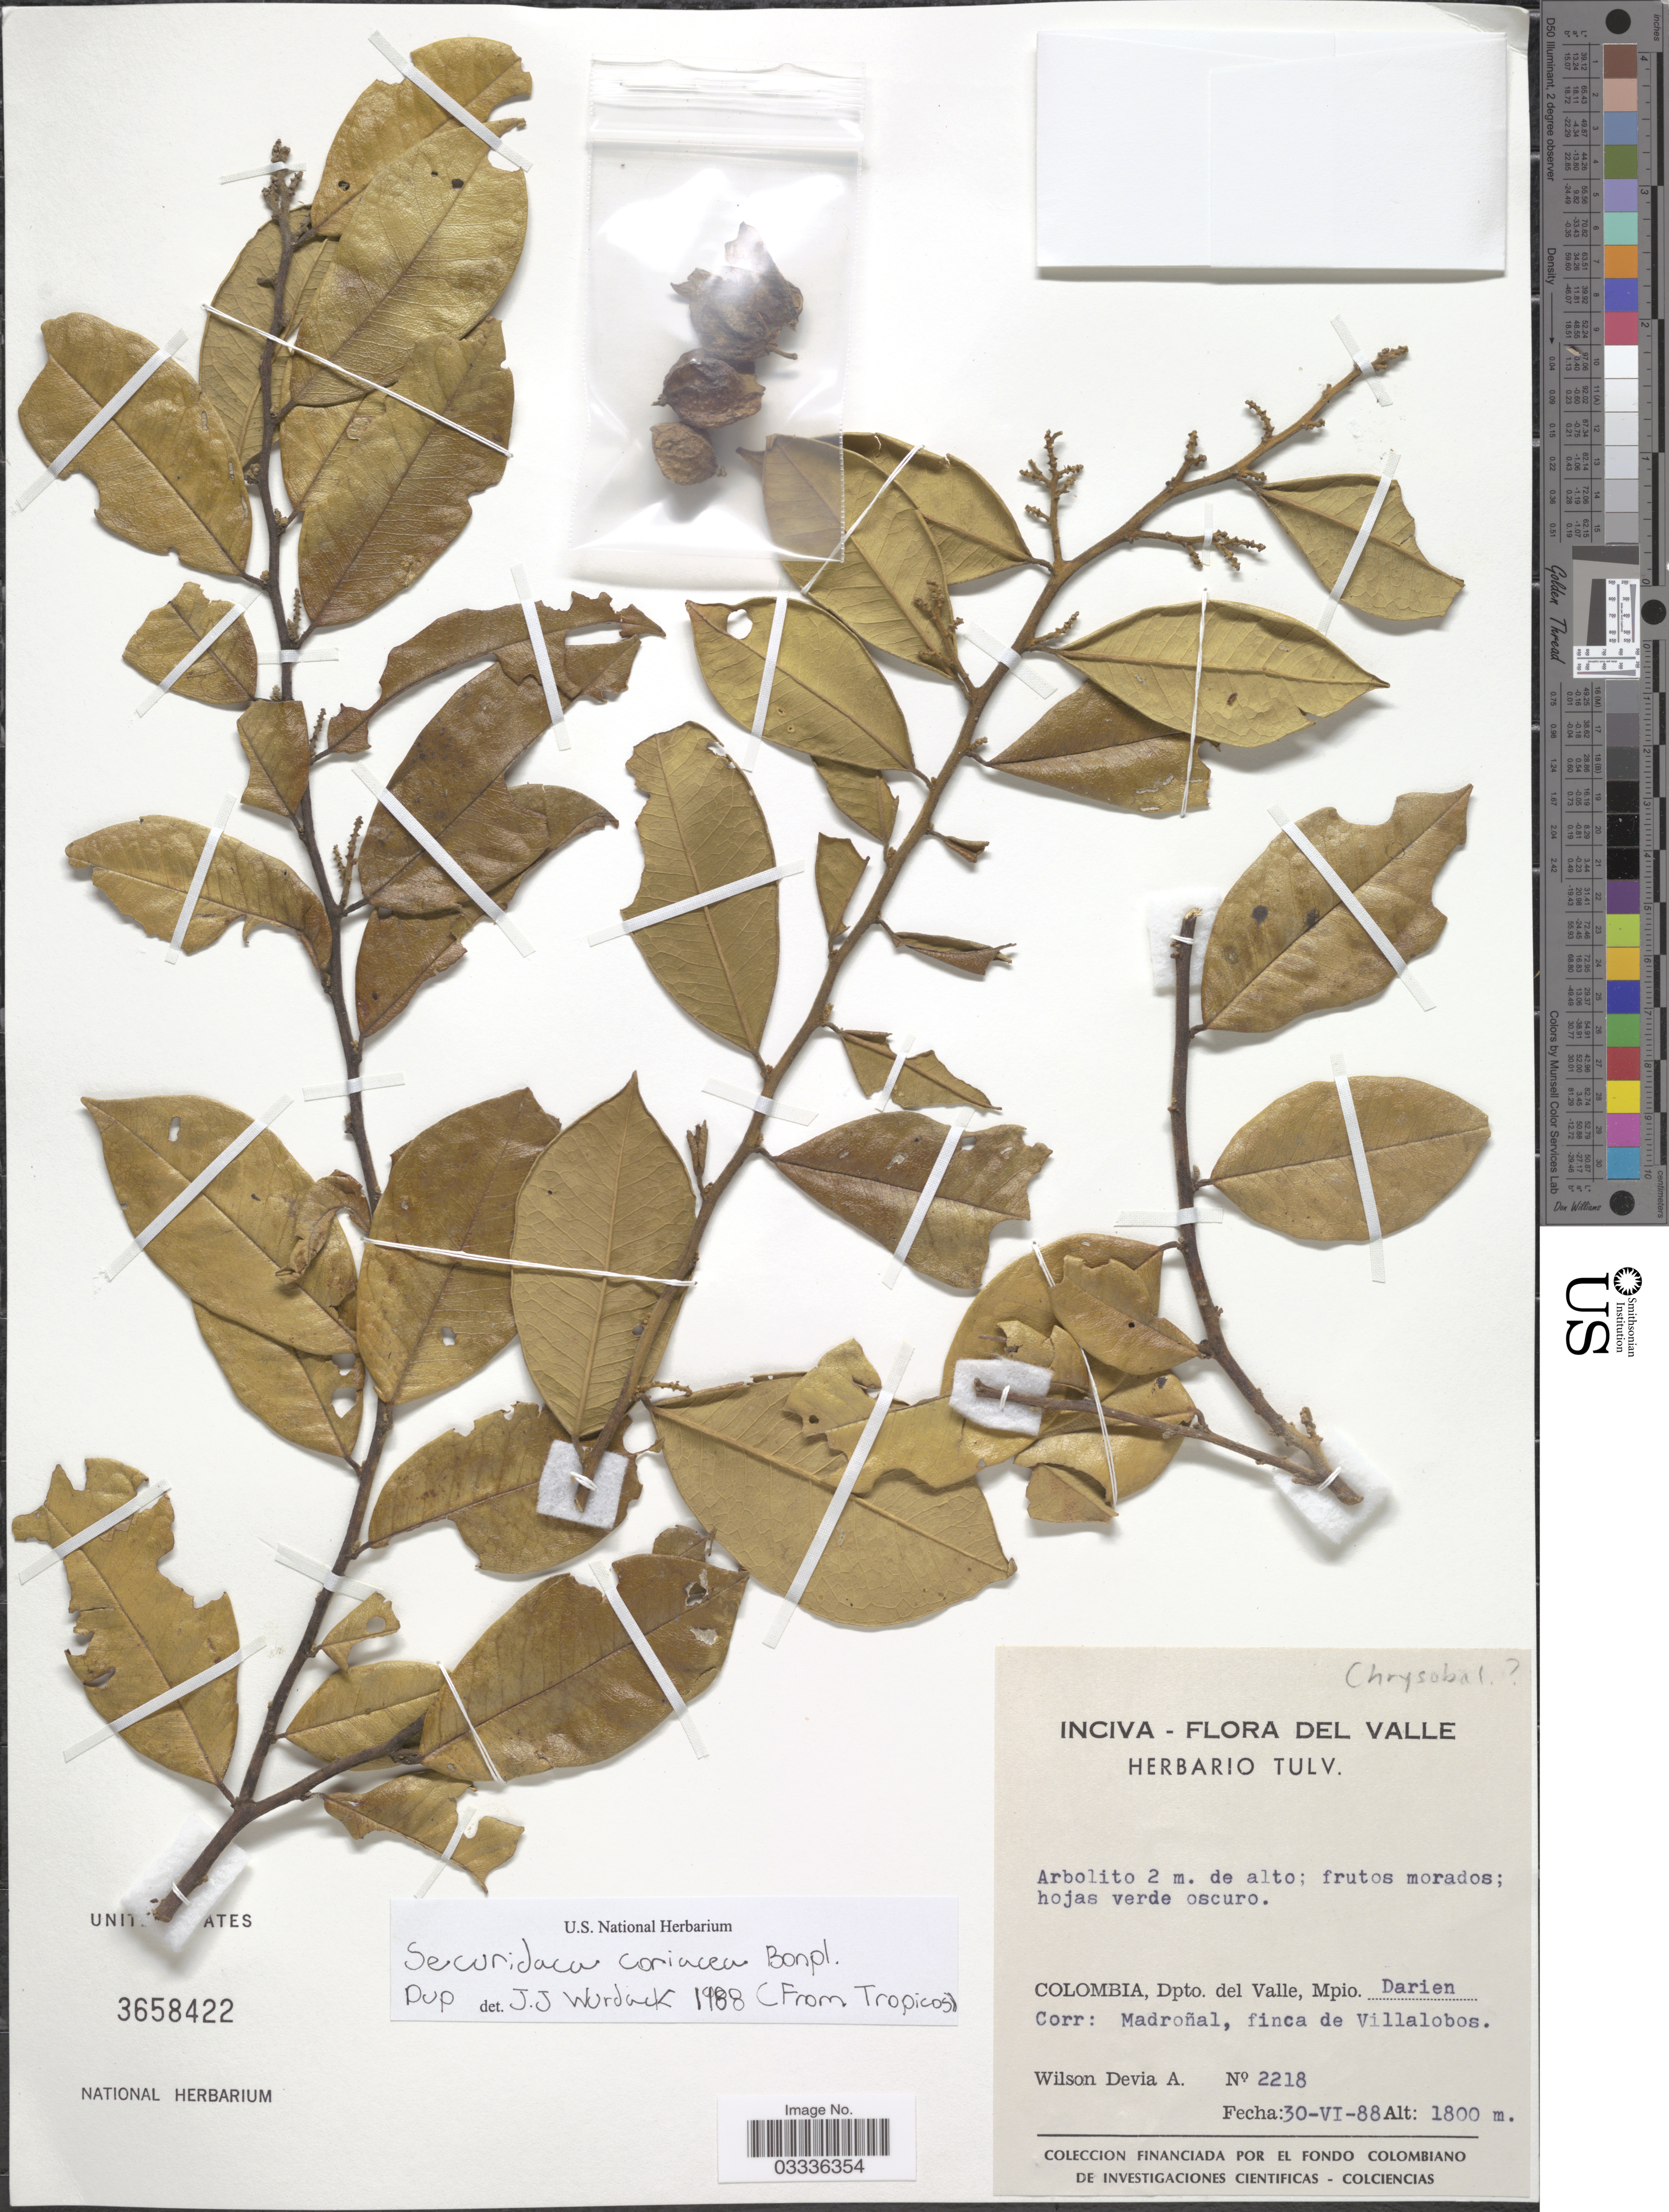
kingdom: Plantae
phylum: Tracheophyta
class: Magnoliopsida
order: Fabales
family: Polygalaceae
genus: Securidaca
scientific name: Securidaca coriacea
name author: Bonpl. ex Steud.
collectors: W. Devia A.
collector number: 2218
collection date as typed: Transcribed d/m/y: 30/6/88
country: Colombia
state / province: Valle del Cauca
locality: Dpto. del Valle, Mpio. Darien. Corr: Madroñal, finca de Villalobos.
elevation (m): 1800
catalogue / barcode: US 3658422